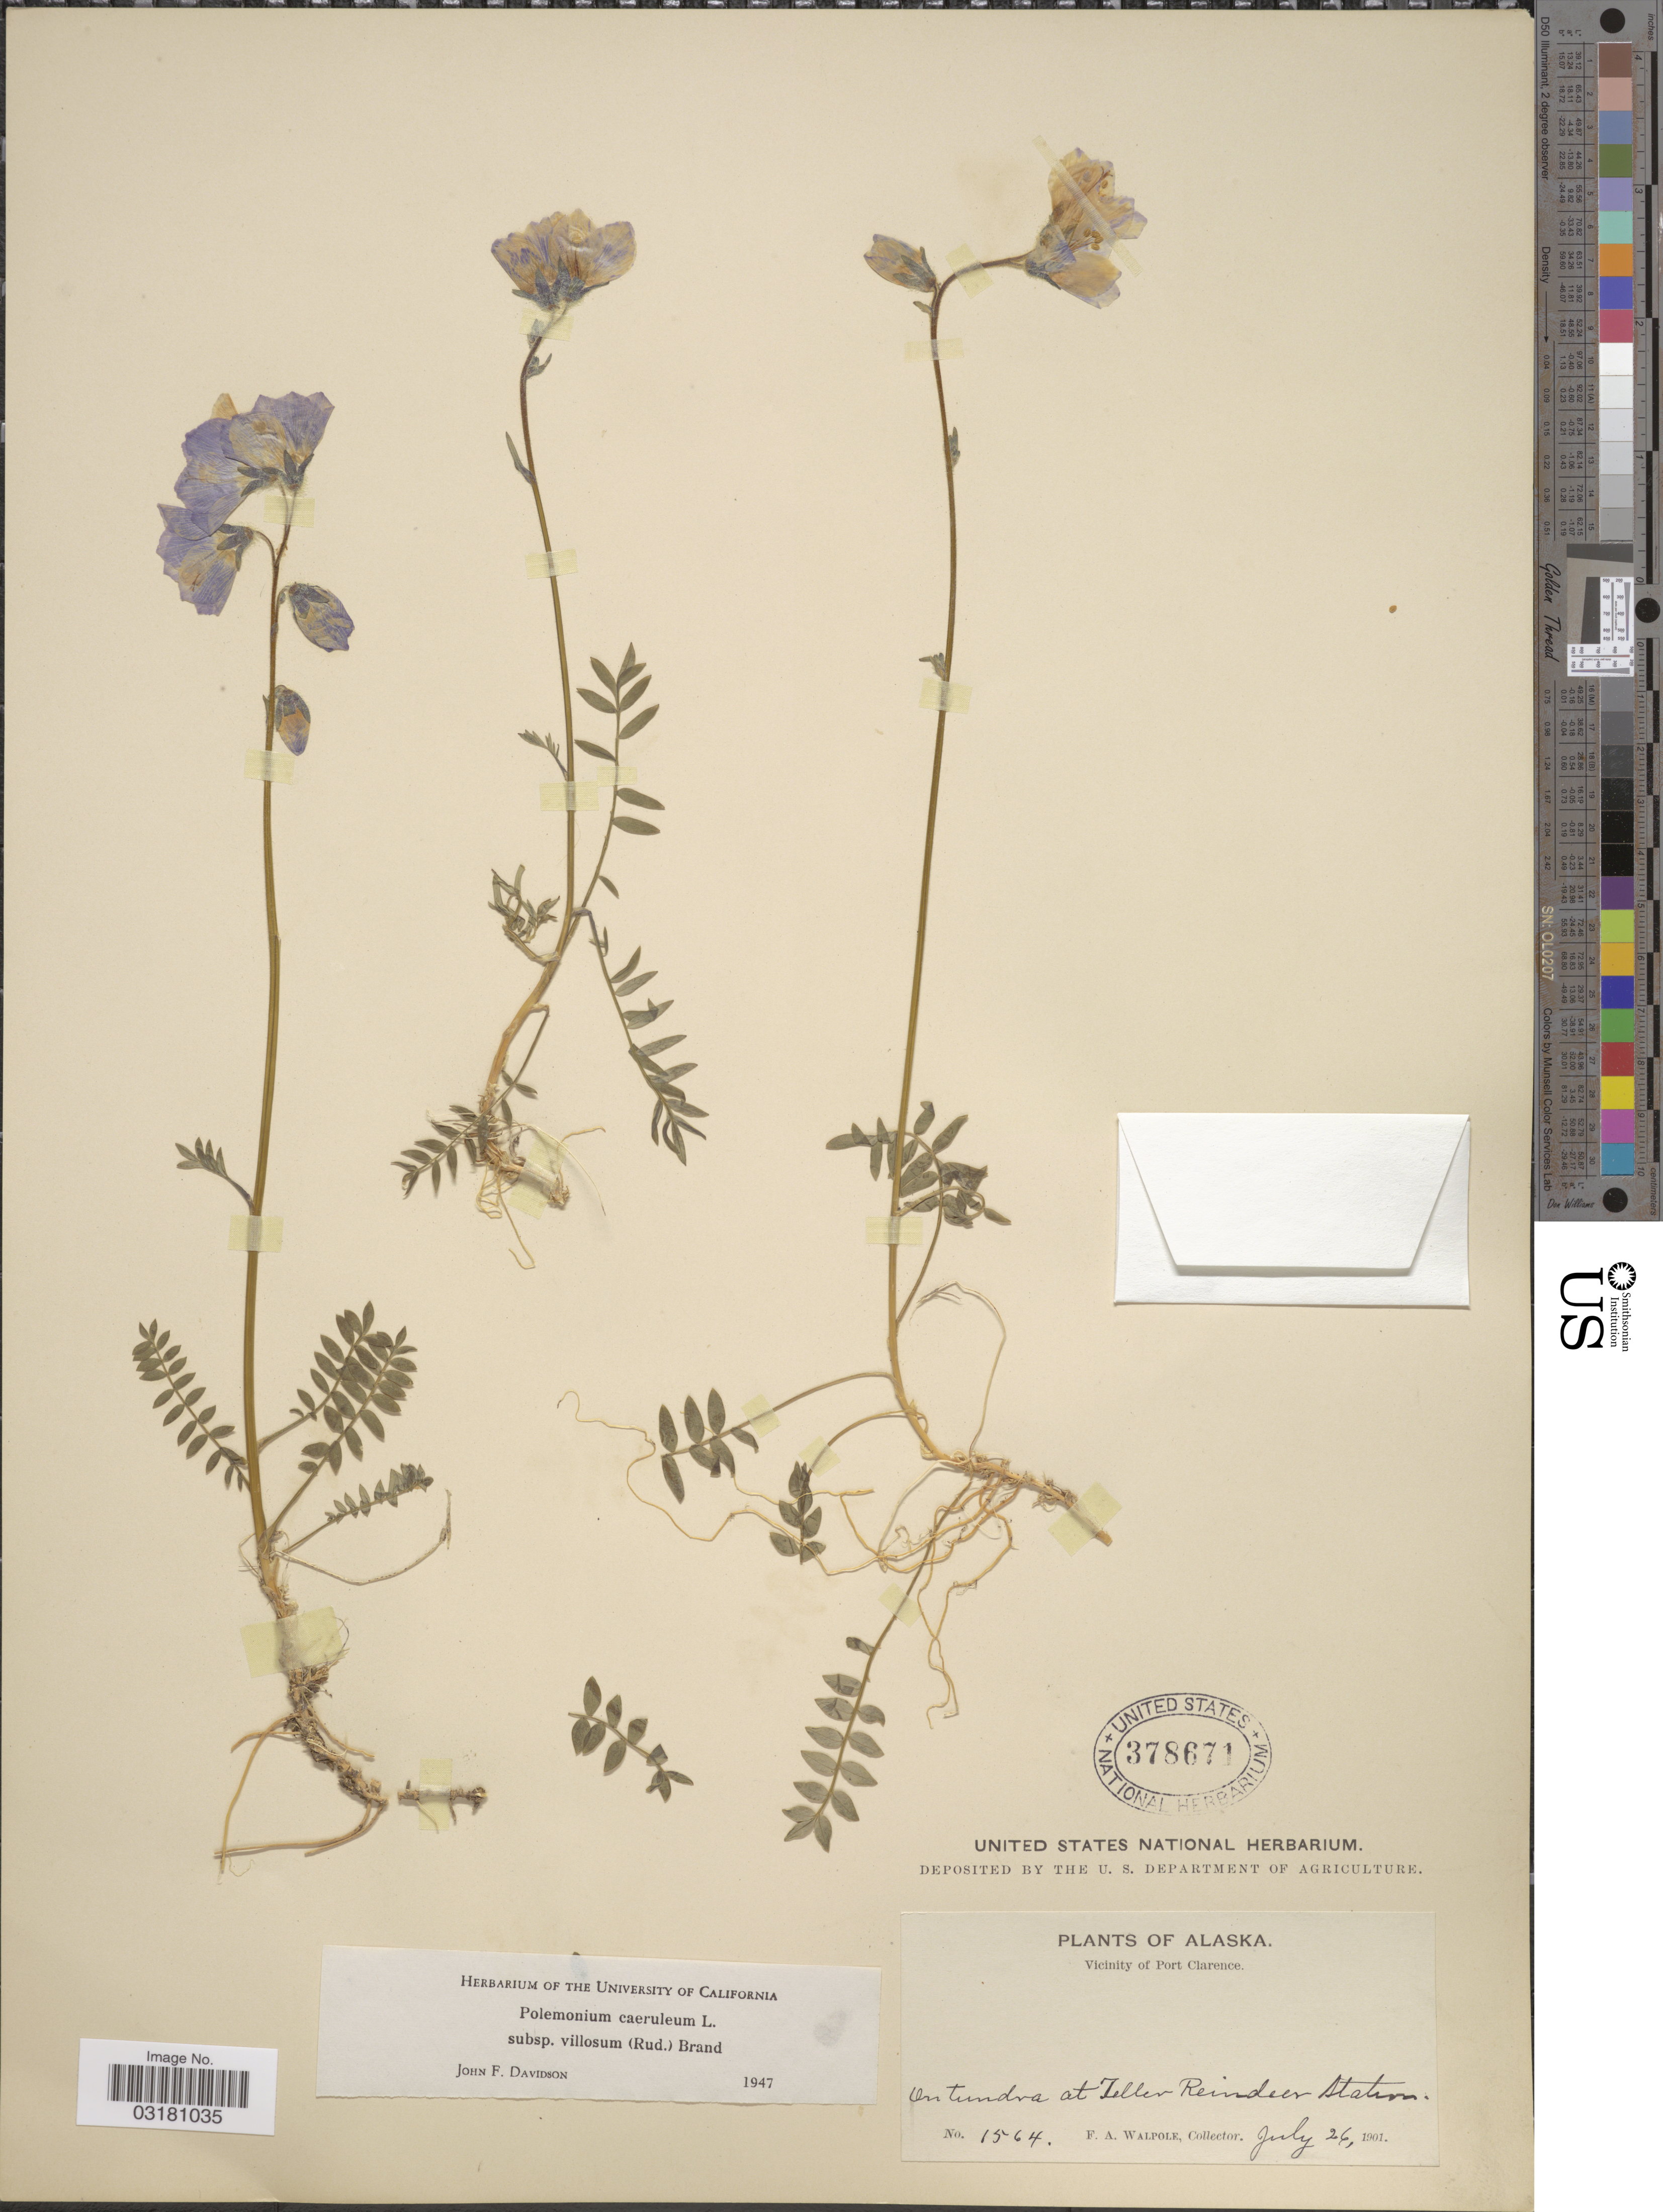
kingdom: Plantae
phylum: Tracheophyta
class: Magnoliopsida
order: Ericales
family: Polemoniaceae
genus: Polemonium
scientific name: Polemonium caeruleum var. villosum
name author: (Rudolph ex Georgi) Brand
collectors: F. Walpole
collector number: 1564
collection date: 1901-07-26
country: United States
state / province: Alaska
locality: Vicinity of Port Clarence. On tundra at Teller Reindeer Station.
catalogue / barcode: US 378671